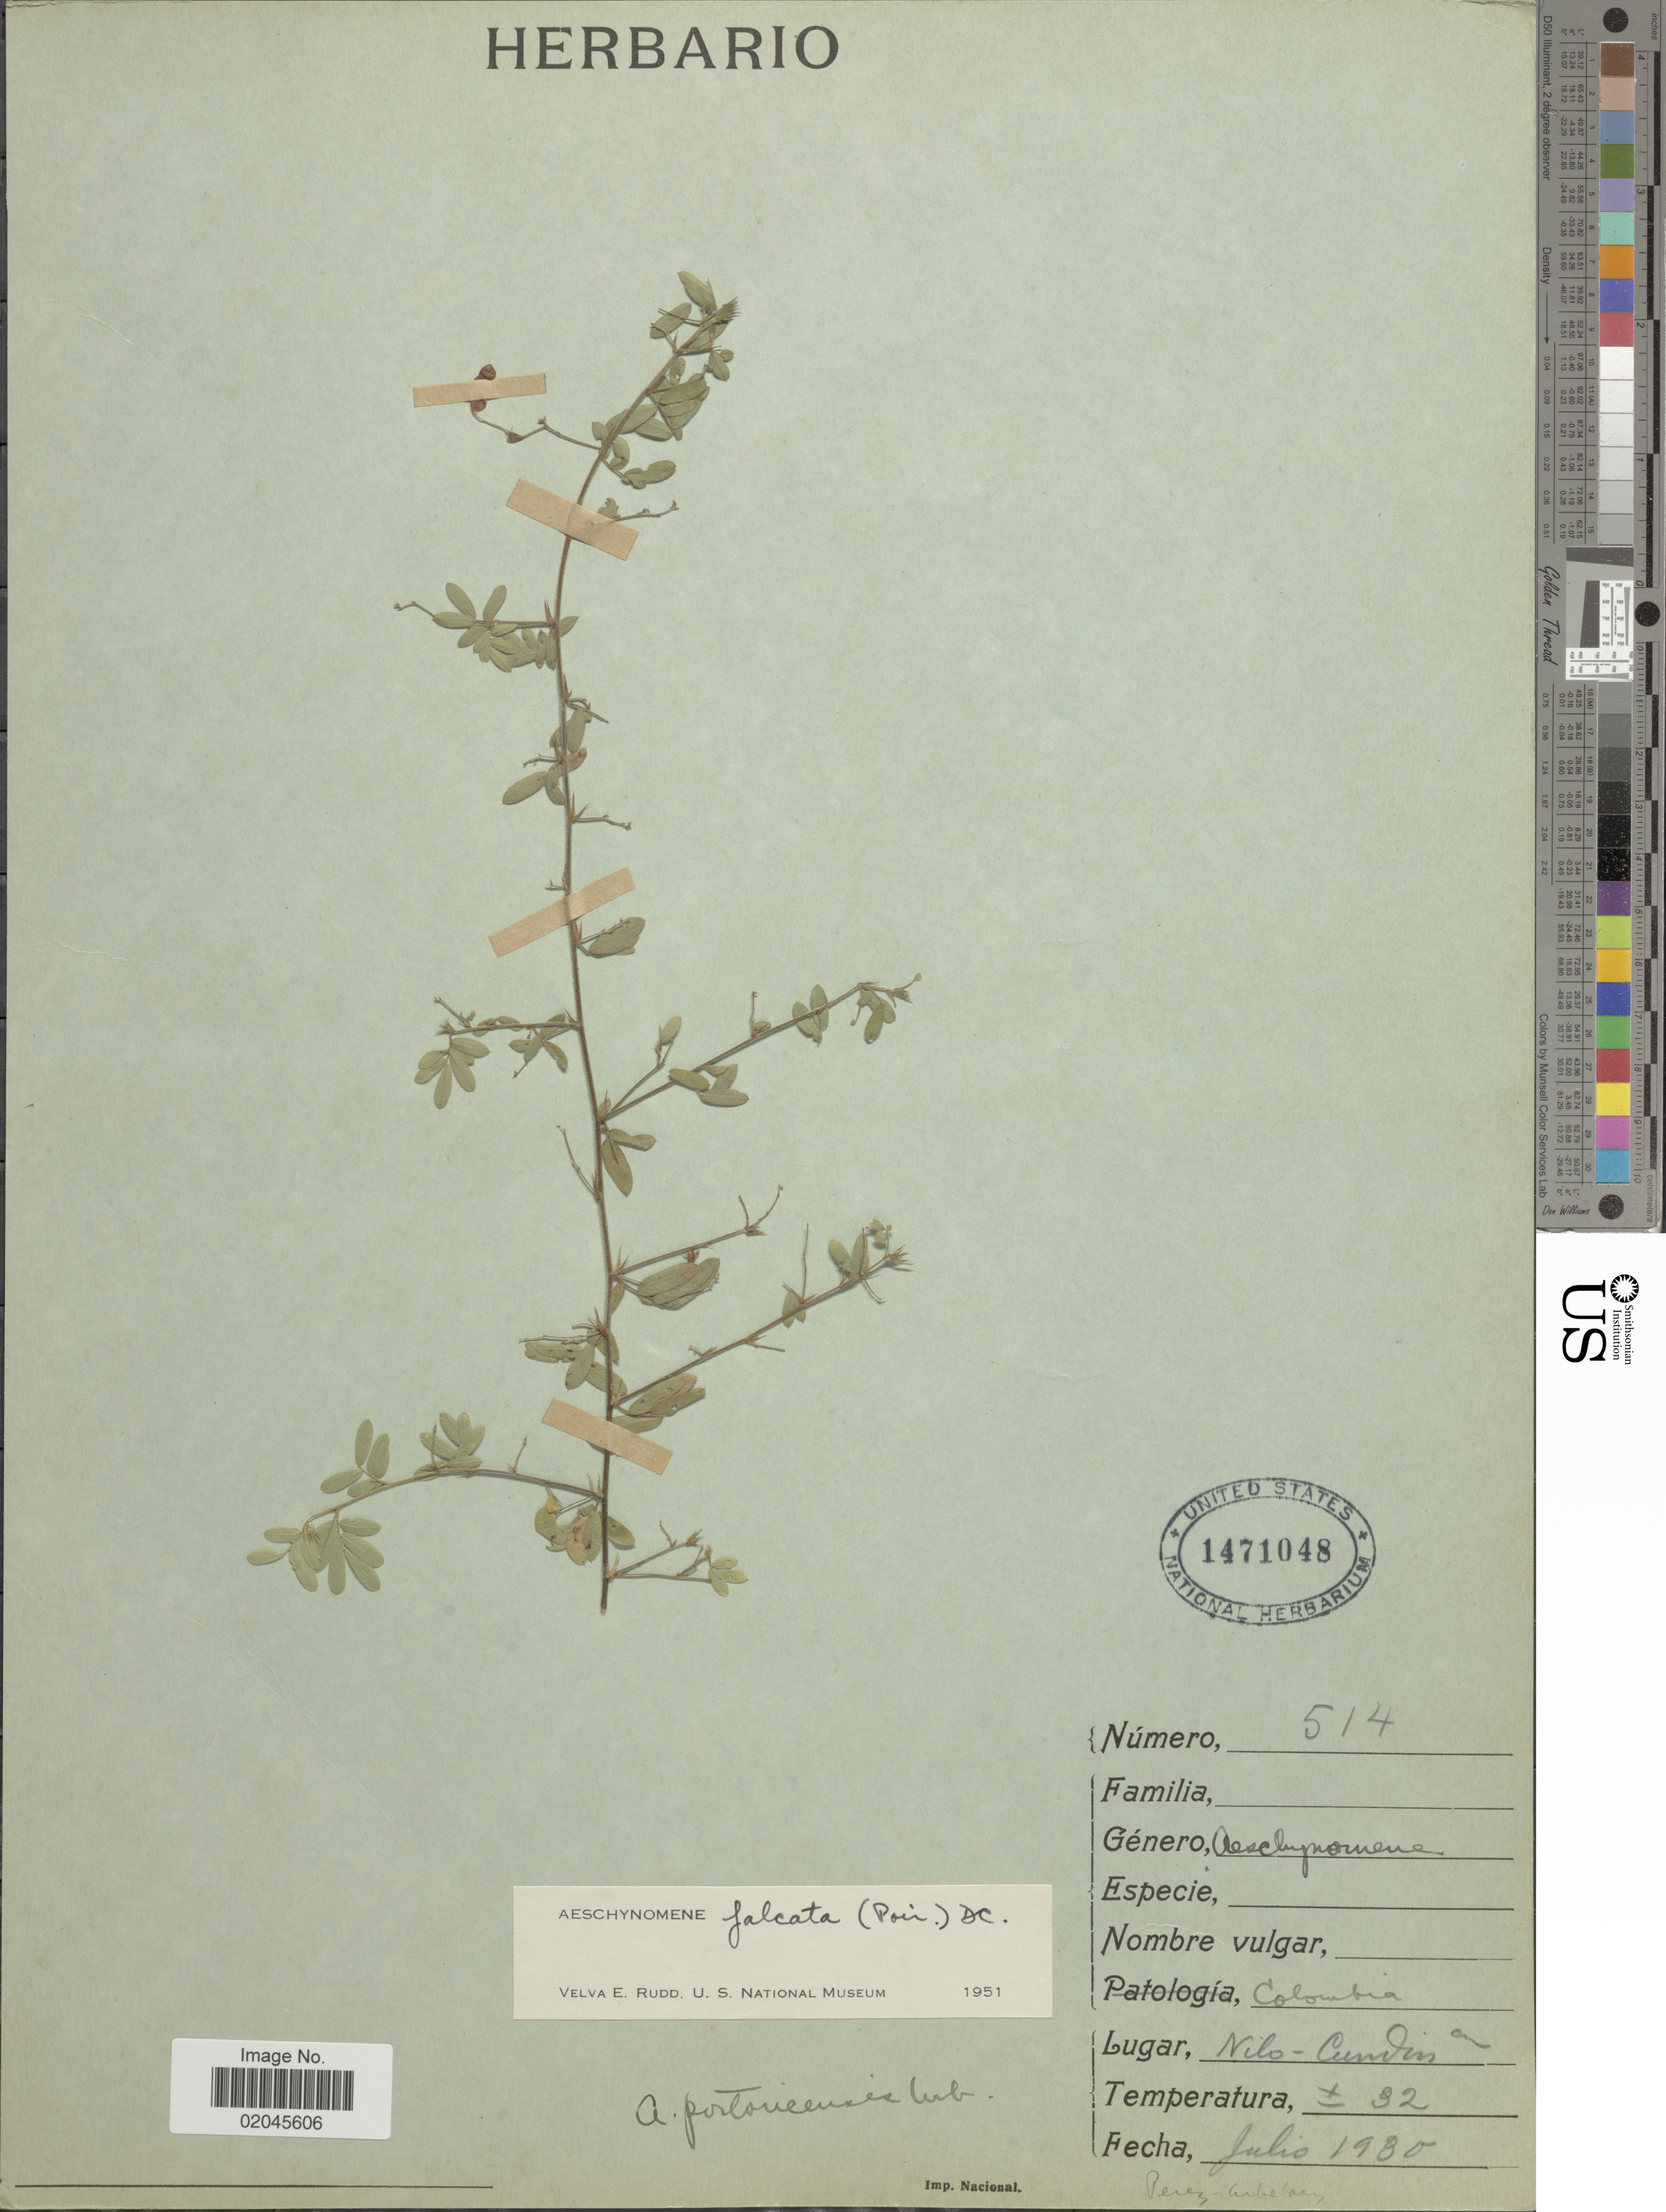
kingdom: Plantae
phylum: Tracheophyta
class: Magnoliopsida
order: Fabales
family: Fabaceae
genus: Aeschynomene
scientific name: Aeschynomene falcata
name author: (Poir.) DC.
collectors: E. Pérez Arbeláez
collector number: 514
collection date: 1930-07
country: Colombia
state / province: Cundinamarca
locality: Nilo-Cundina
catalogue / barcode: US 1471048